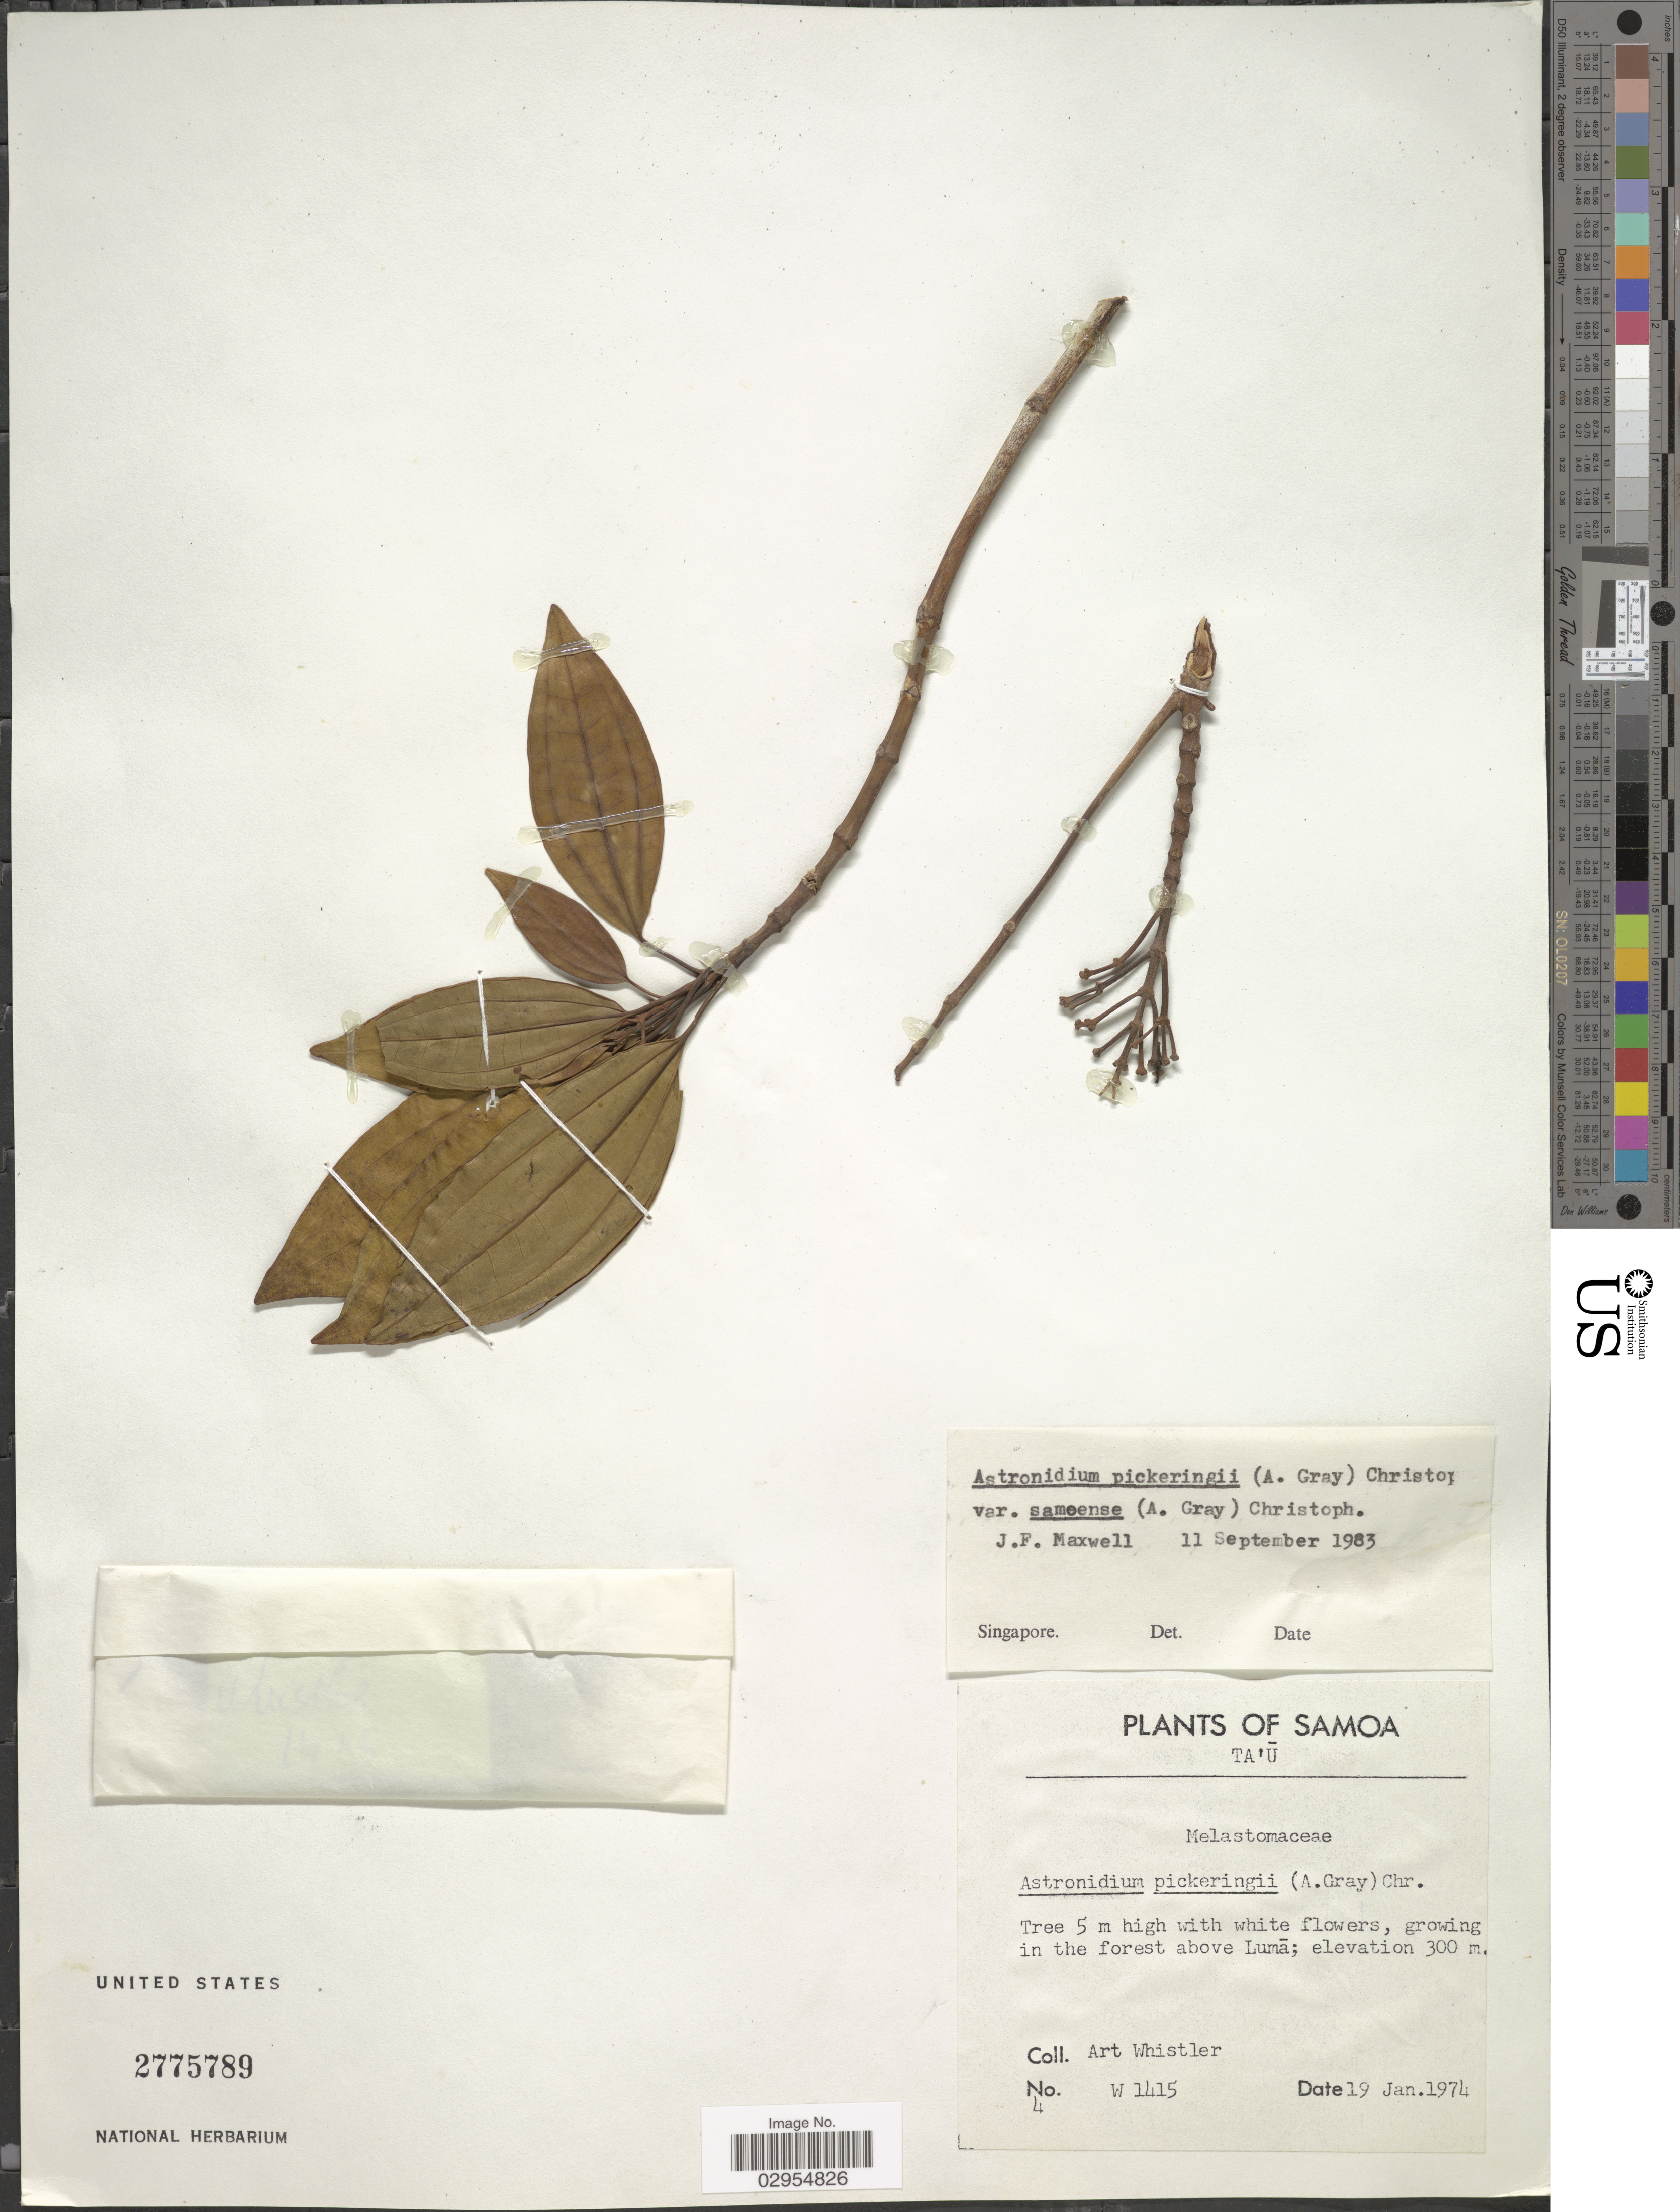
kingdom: Plantae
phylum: Tracheophyta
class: Magnoliopsida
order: Myrtales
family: Melastomataceae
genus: Astronidium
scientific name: Astronidium pickeringii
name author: (A. Gray) Christoph.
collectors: A. Whistler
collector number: W 1415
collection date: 1974-01-19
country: American Samoa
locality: Samoa. Ta'u. Growing in the forest above Luma.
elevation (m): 300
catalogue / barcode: US 2775789